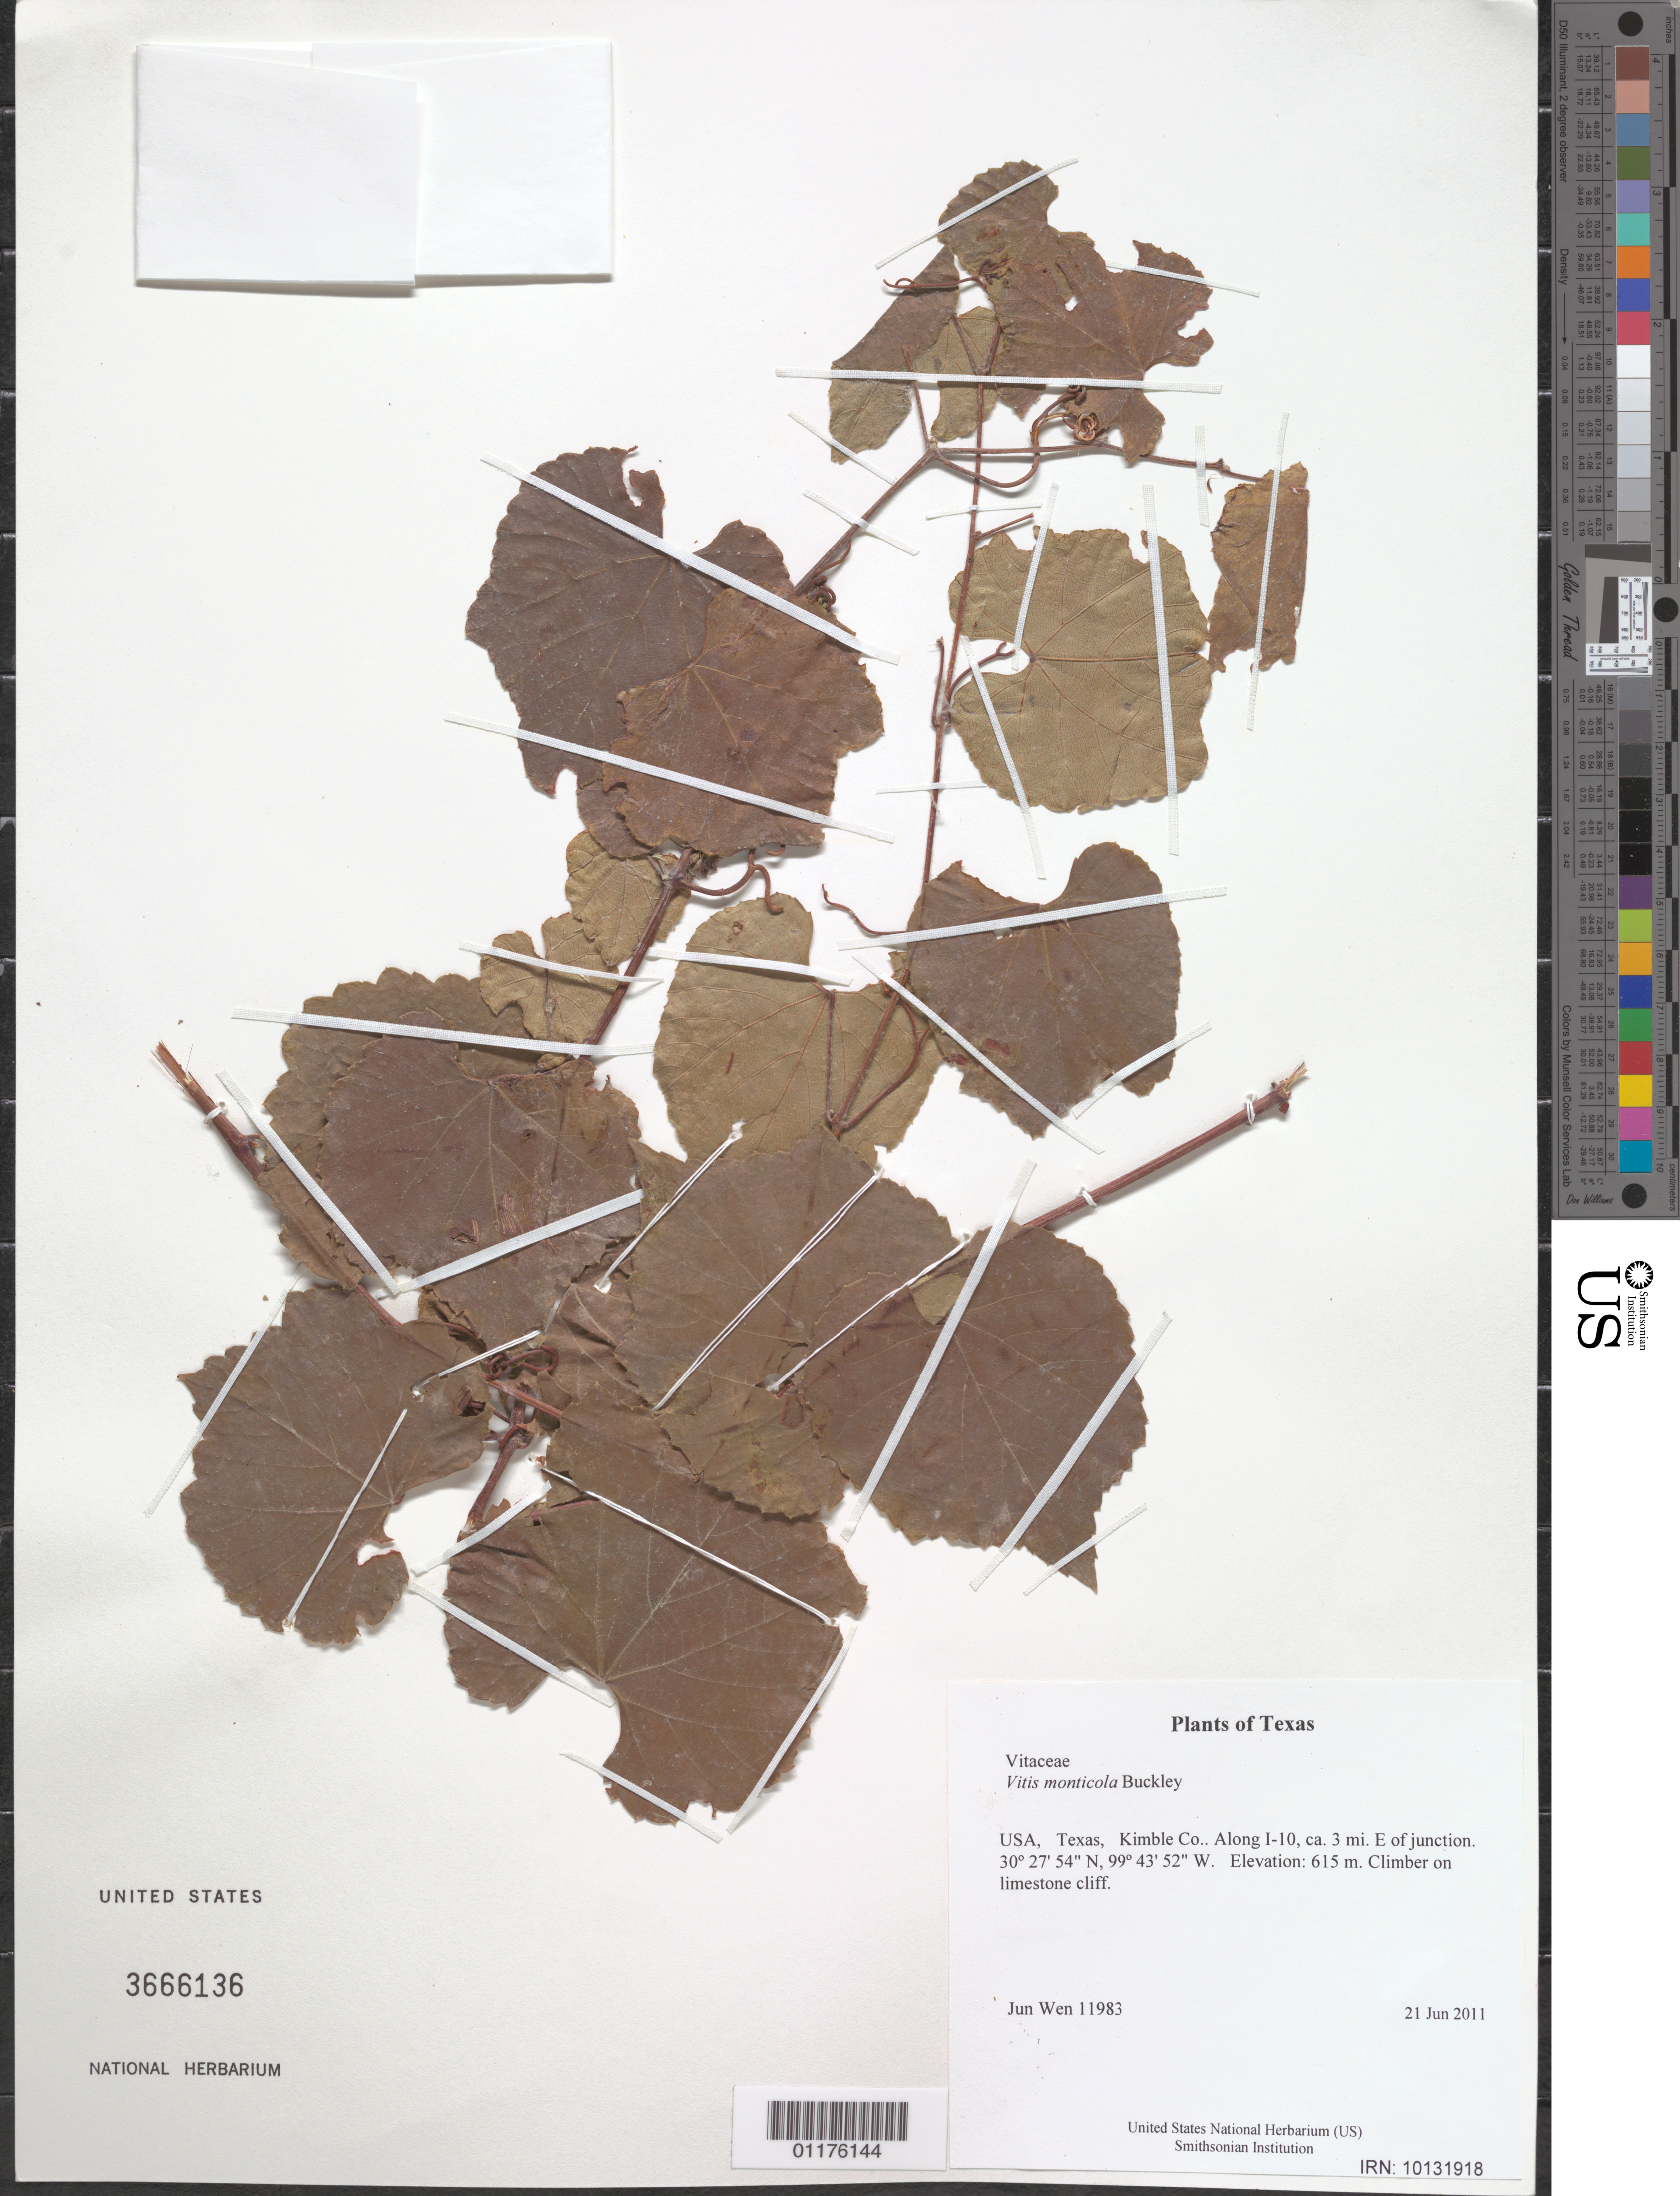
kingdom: Plantae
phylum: Tracheophyta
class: Magnoliopsida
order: Vitales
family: Vitaceae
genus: Vitis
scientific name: Vitis monticola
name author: Buckley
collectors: J. Wen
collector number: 11983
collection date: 2011-06-21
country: United States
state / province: Texas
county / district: Kimble Co.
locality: Along I-10, ca. 3 mi. E of junction.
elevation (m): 615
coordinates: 30 27.897 N, 99 43.875 W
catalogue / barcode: US 3666136